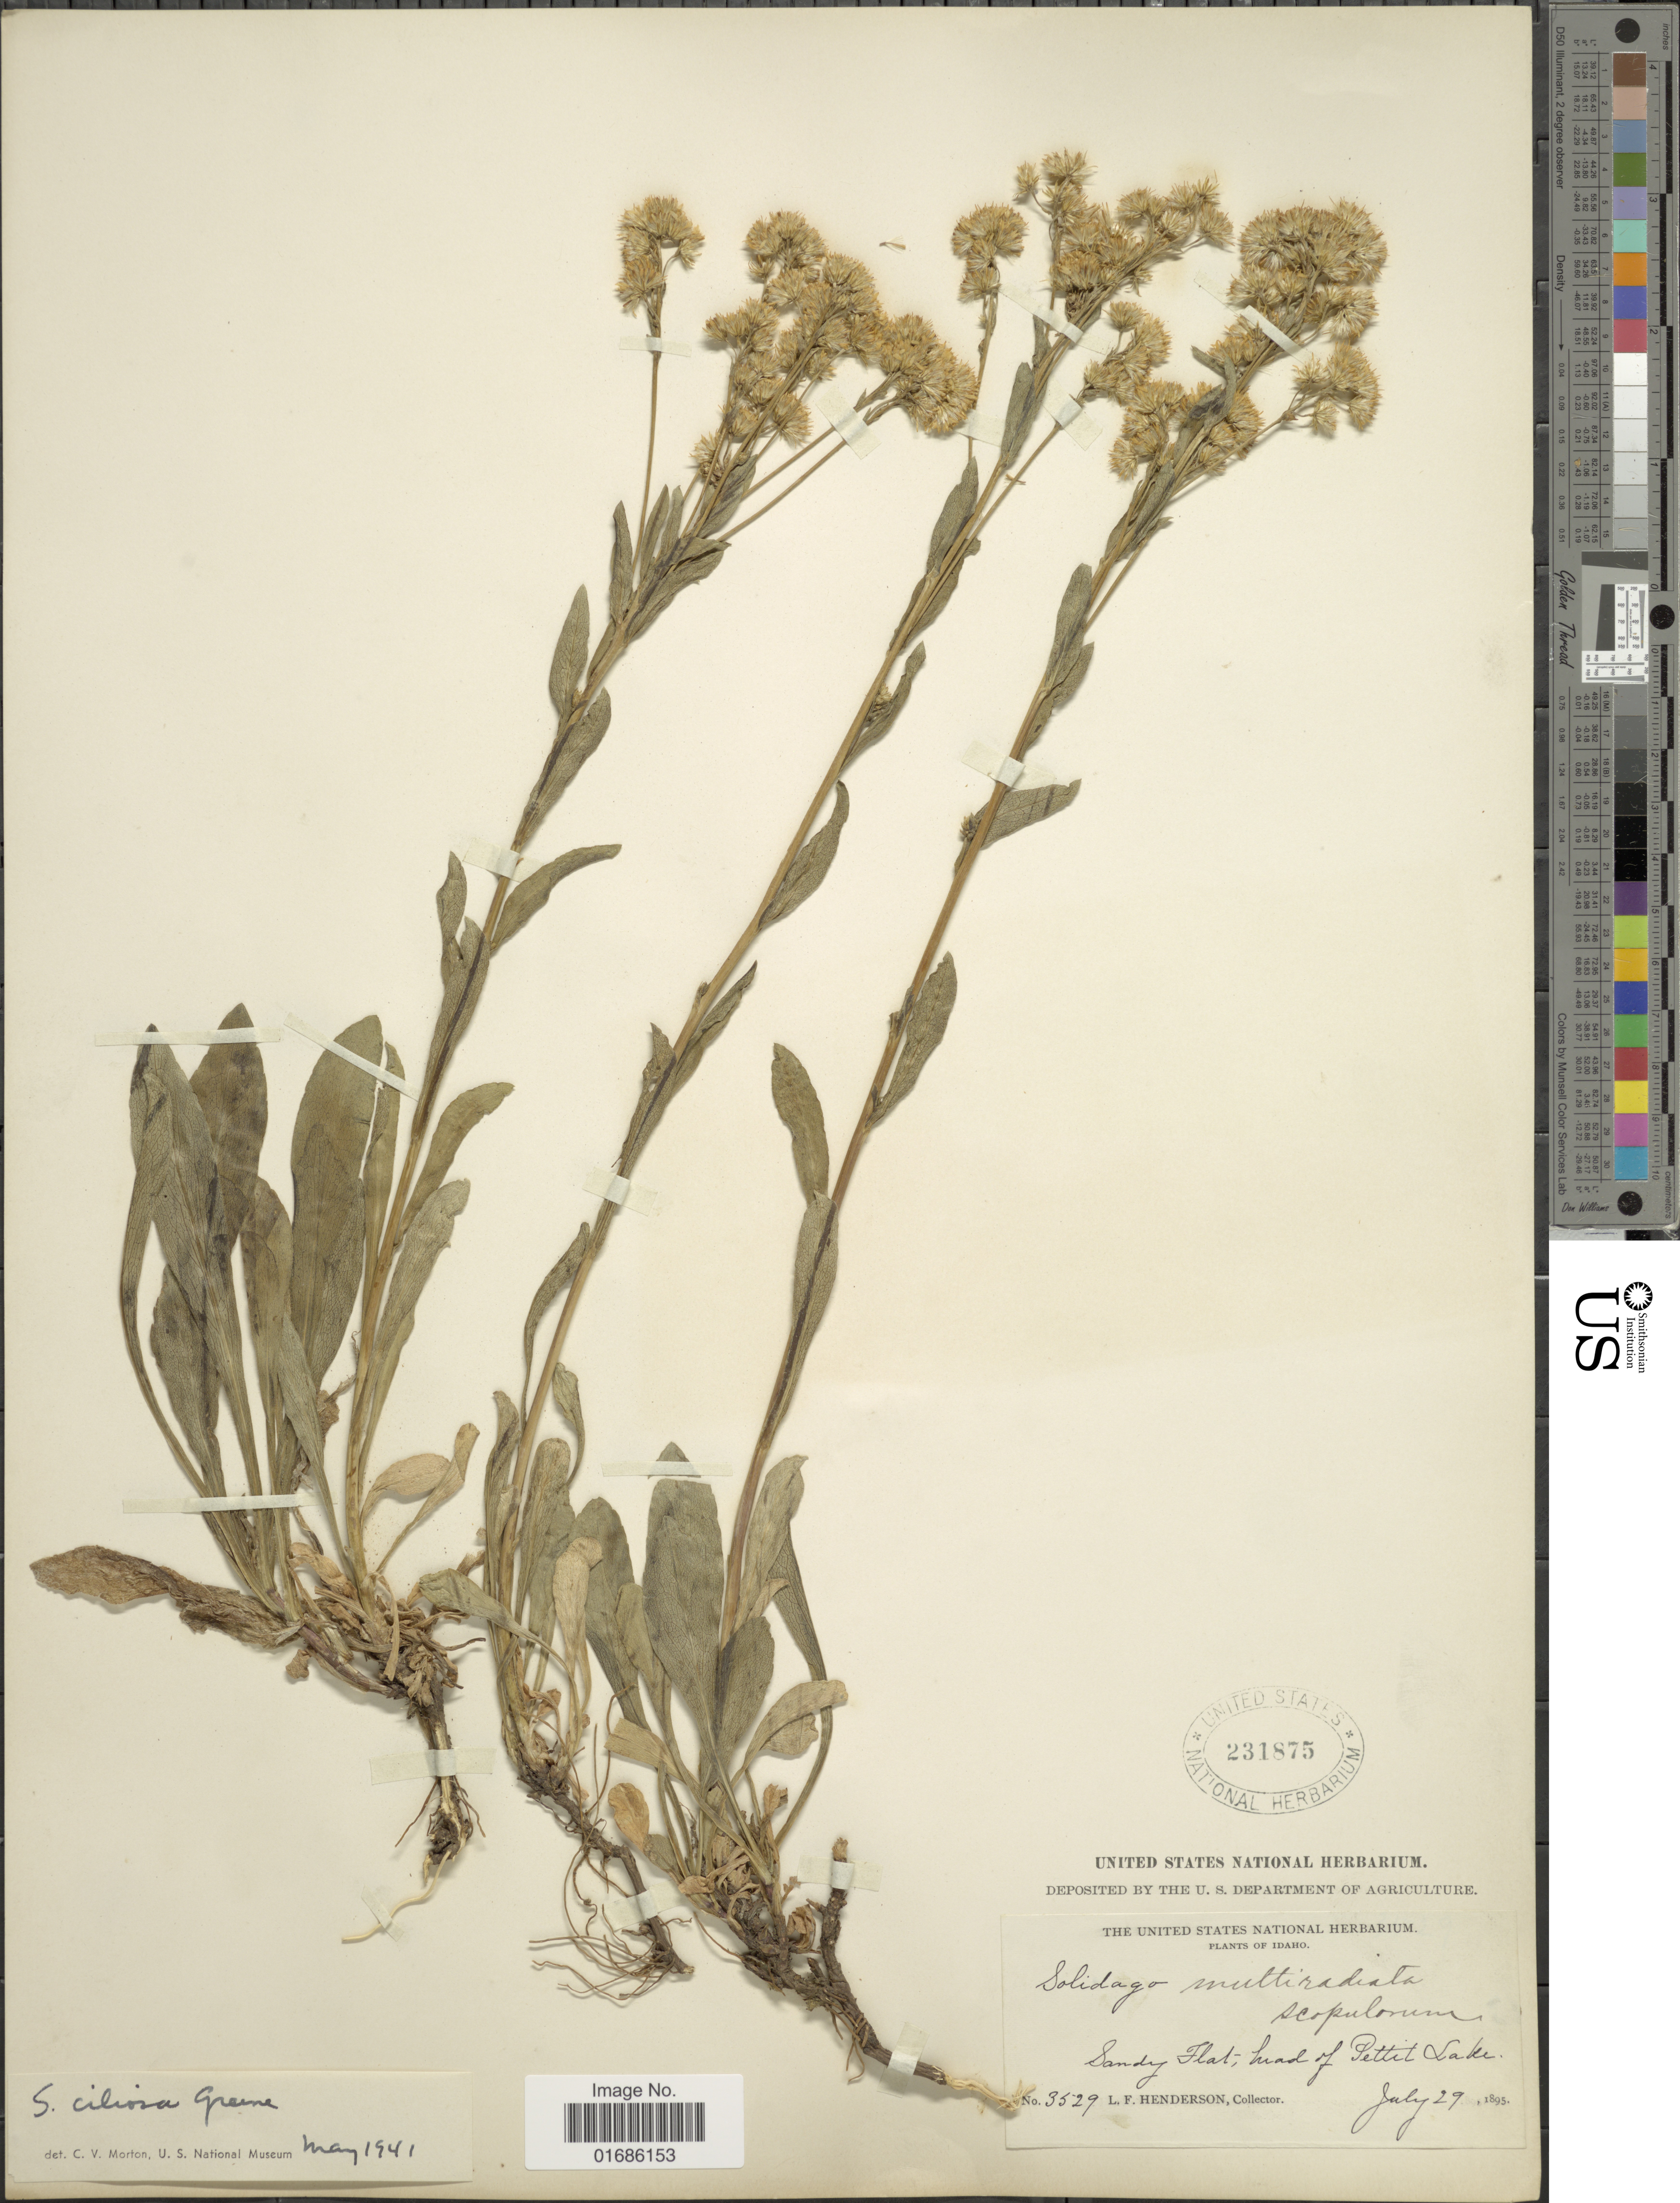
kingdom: Plantae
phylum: Tracheophyta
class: Magnoliopsida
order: Asterales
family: Asteraceae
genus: Solidago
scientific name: Solidago ciliosa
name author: Greene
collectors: L. Henderson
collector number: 3529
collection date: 1895-07-29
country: United States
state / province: Idaho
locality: Sandy Flat, head of Pettit Lake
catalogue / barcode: US 231875